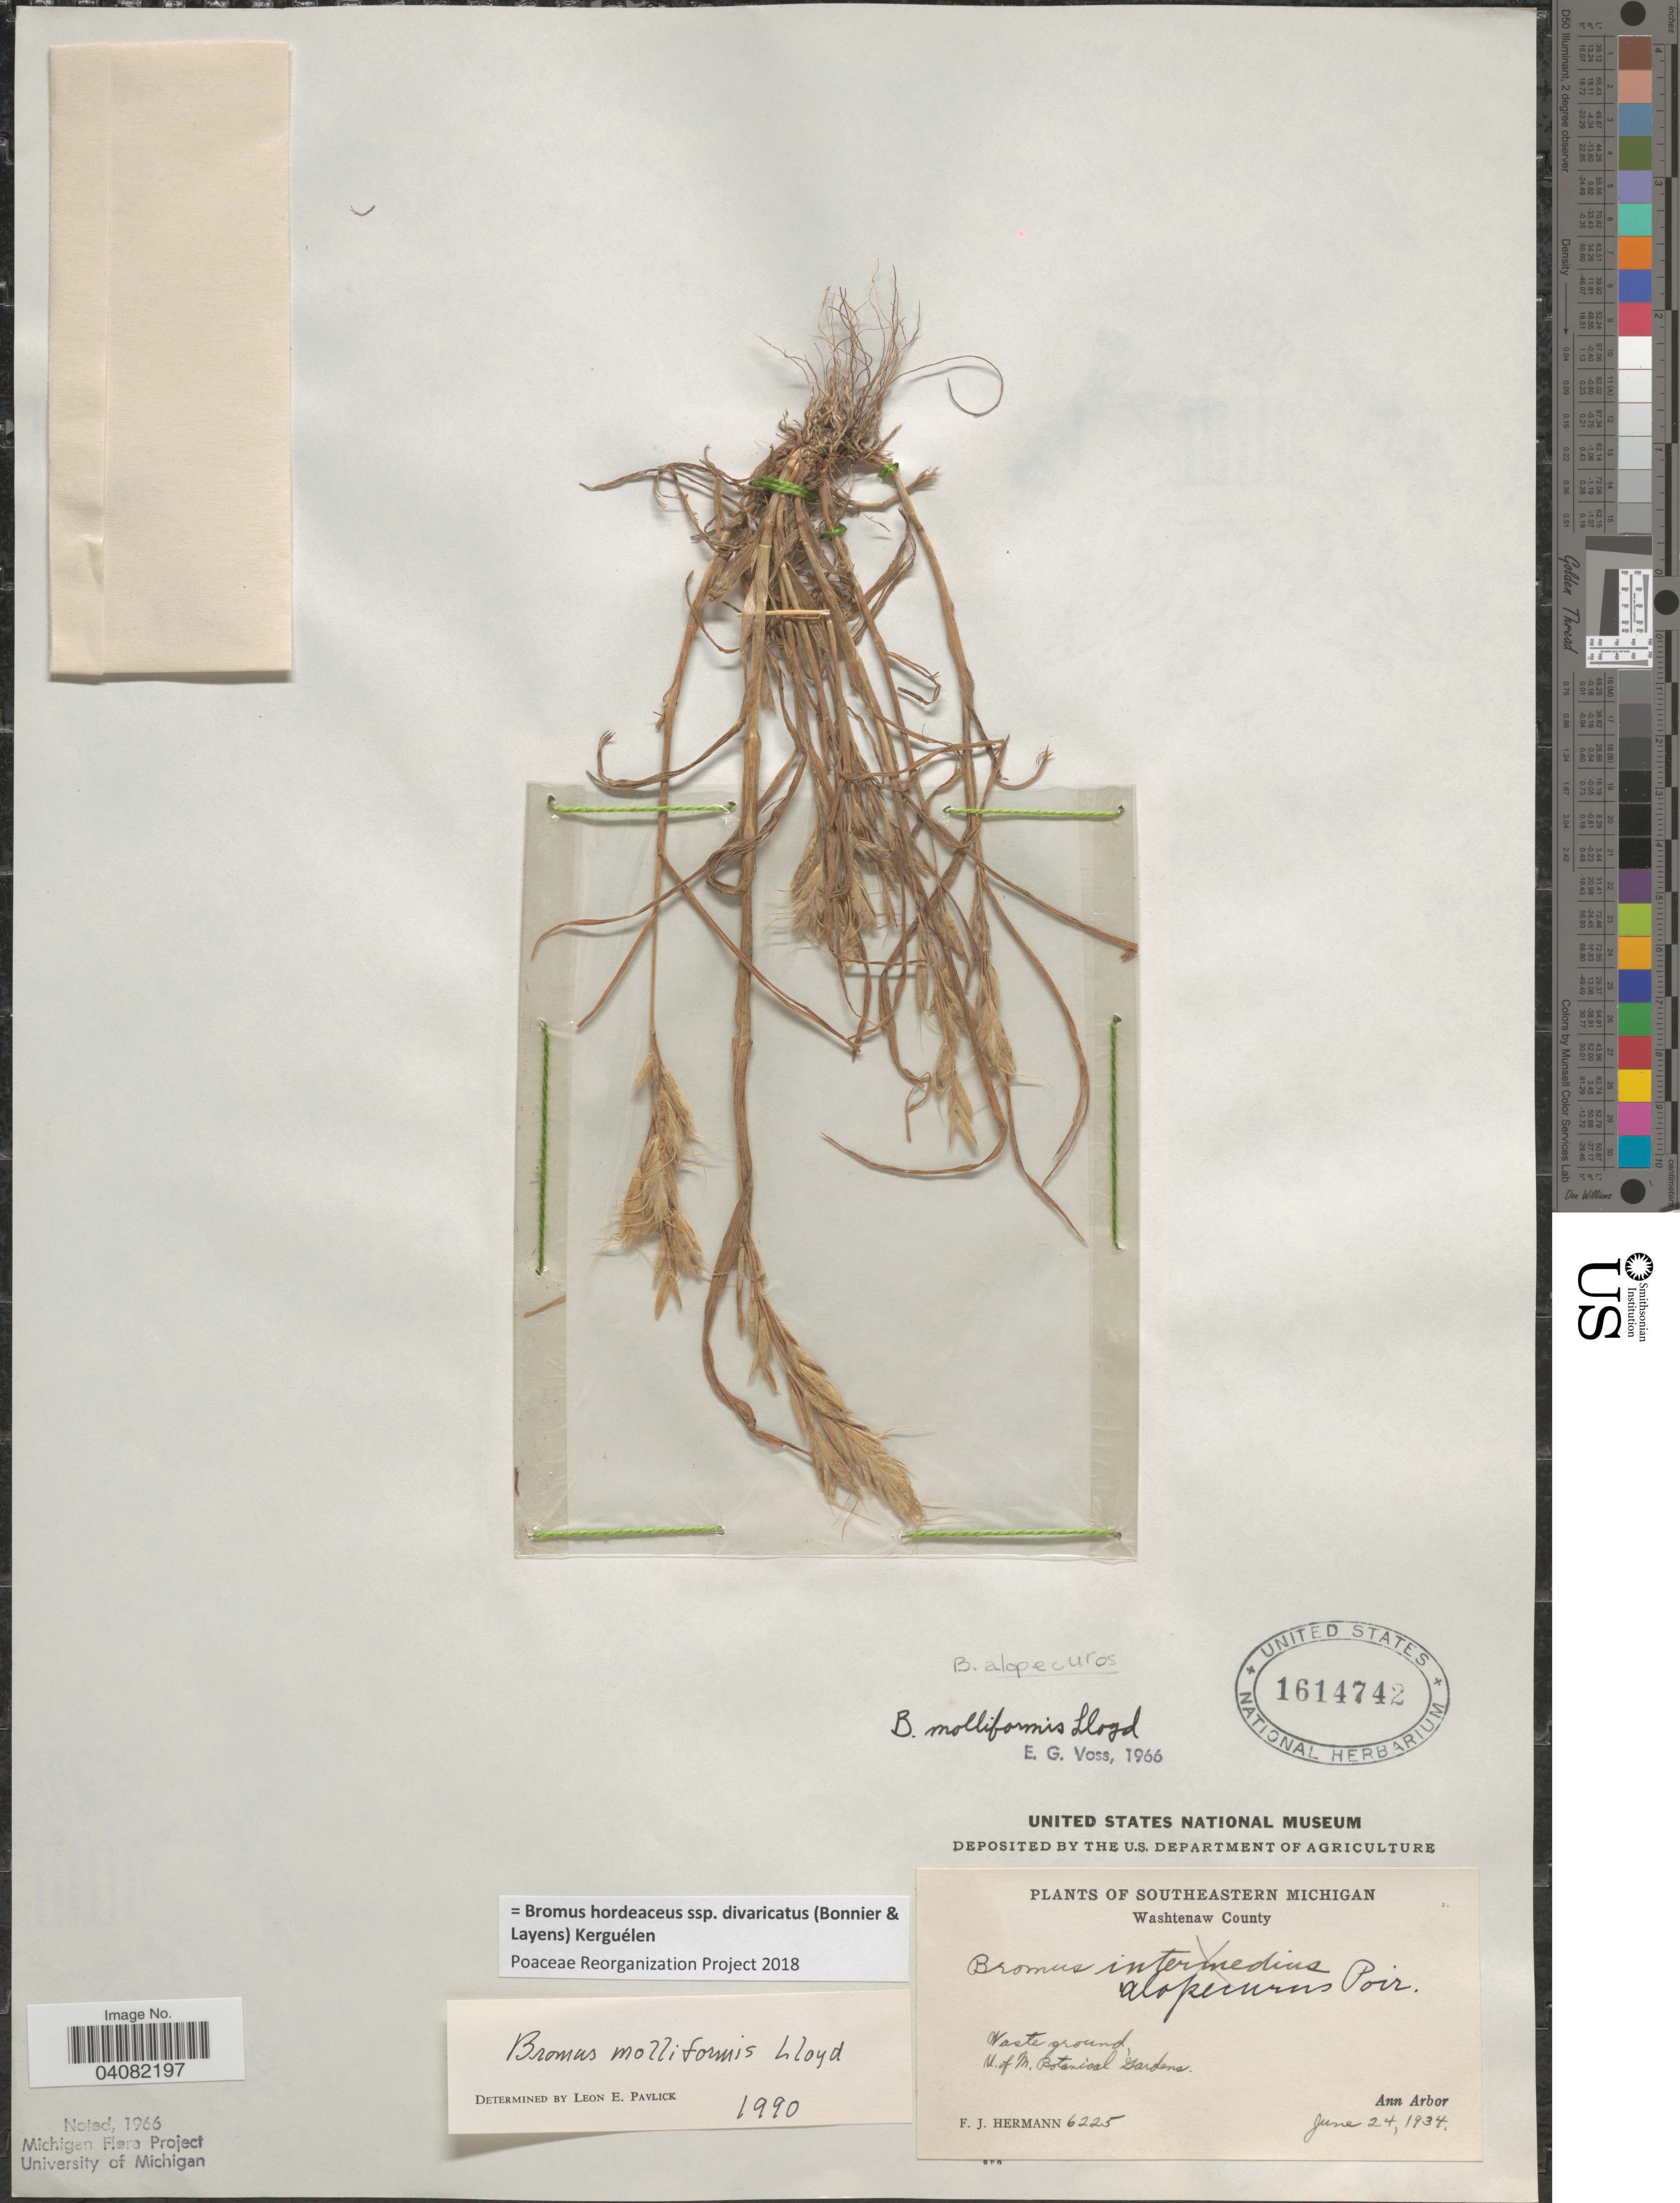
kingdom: Plantae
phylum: Tracheophyta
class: Liliopsida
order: Poales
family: Poaceae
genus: Bromus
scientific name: Bromus hordeaceus subsp. divaricatus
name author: (Bonnier & Layens) Kerguélen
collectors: F. J. Hermann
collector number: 6225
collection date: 1934-06-24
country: United States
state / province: Michigan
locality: Southeastern Michigan. Washtenaw County. N. of M. Botanical Gardens. Ann Arbor.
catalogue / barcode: US 1614742